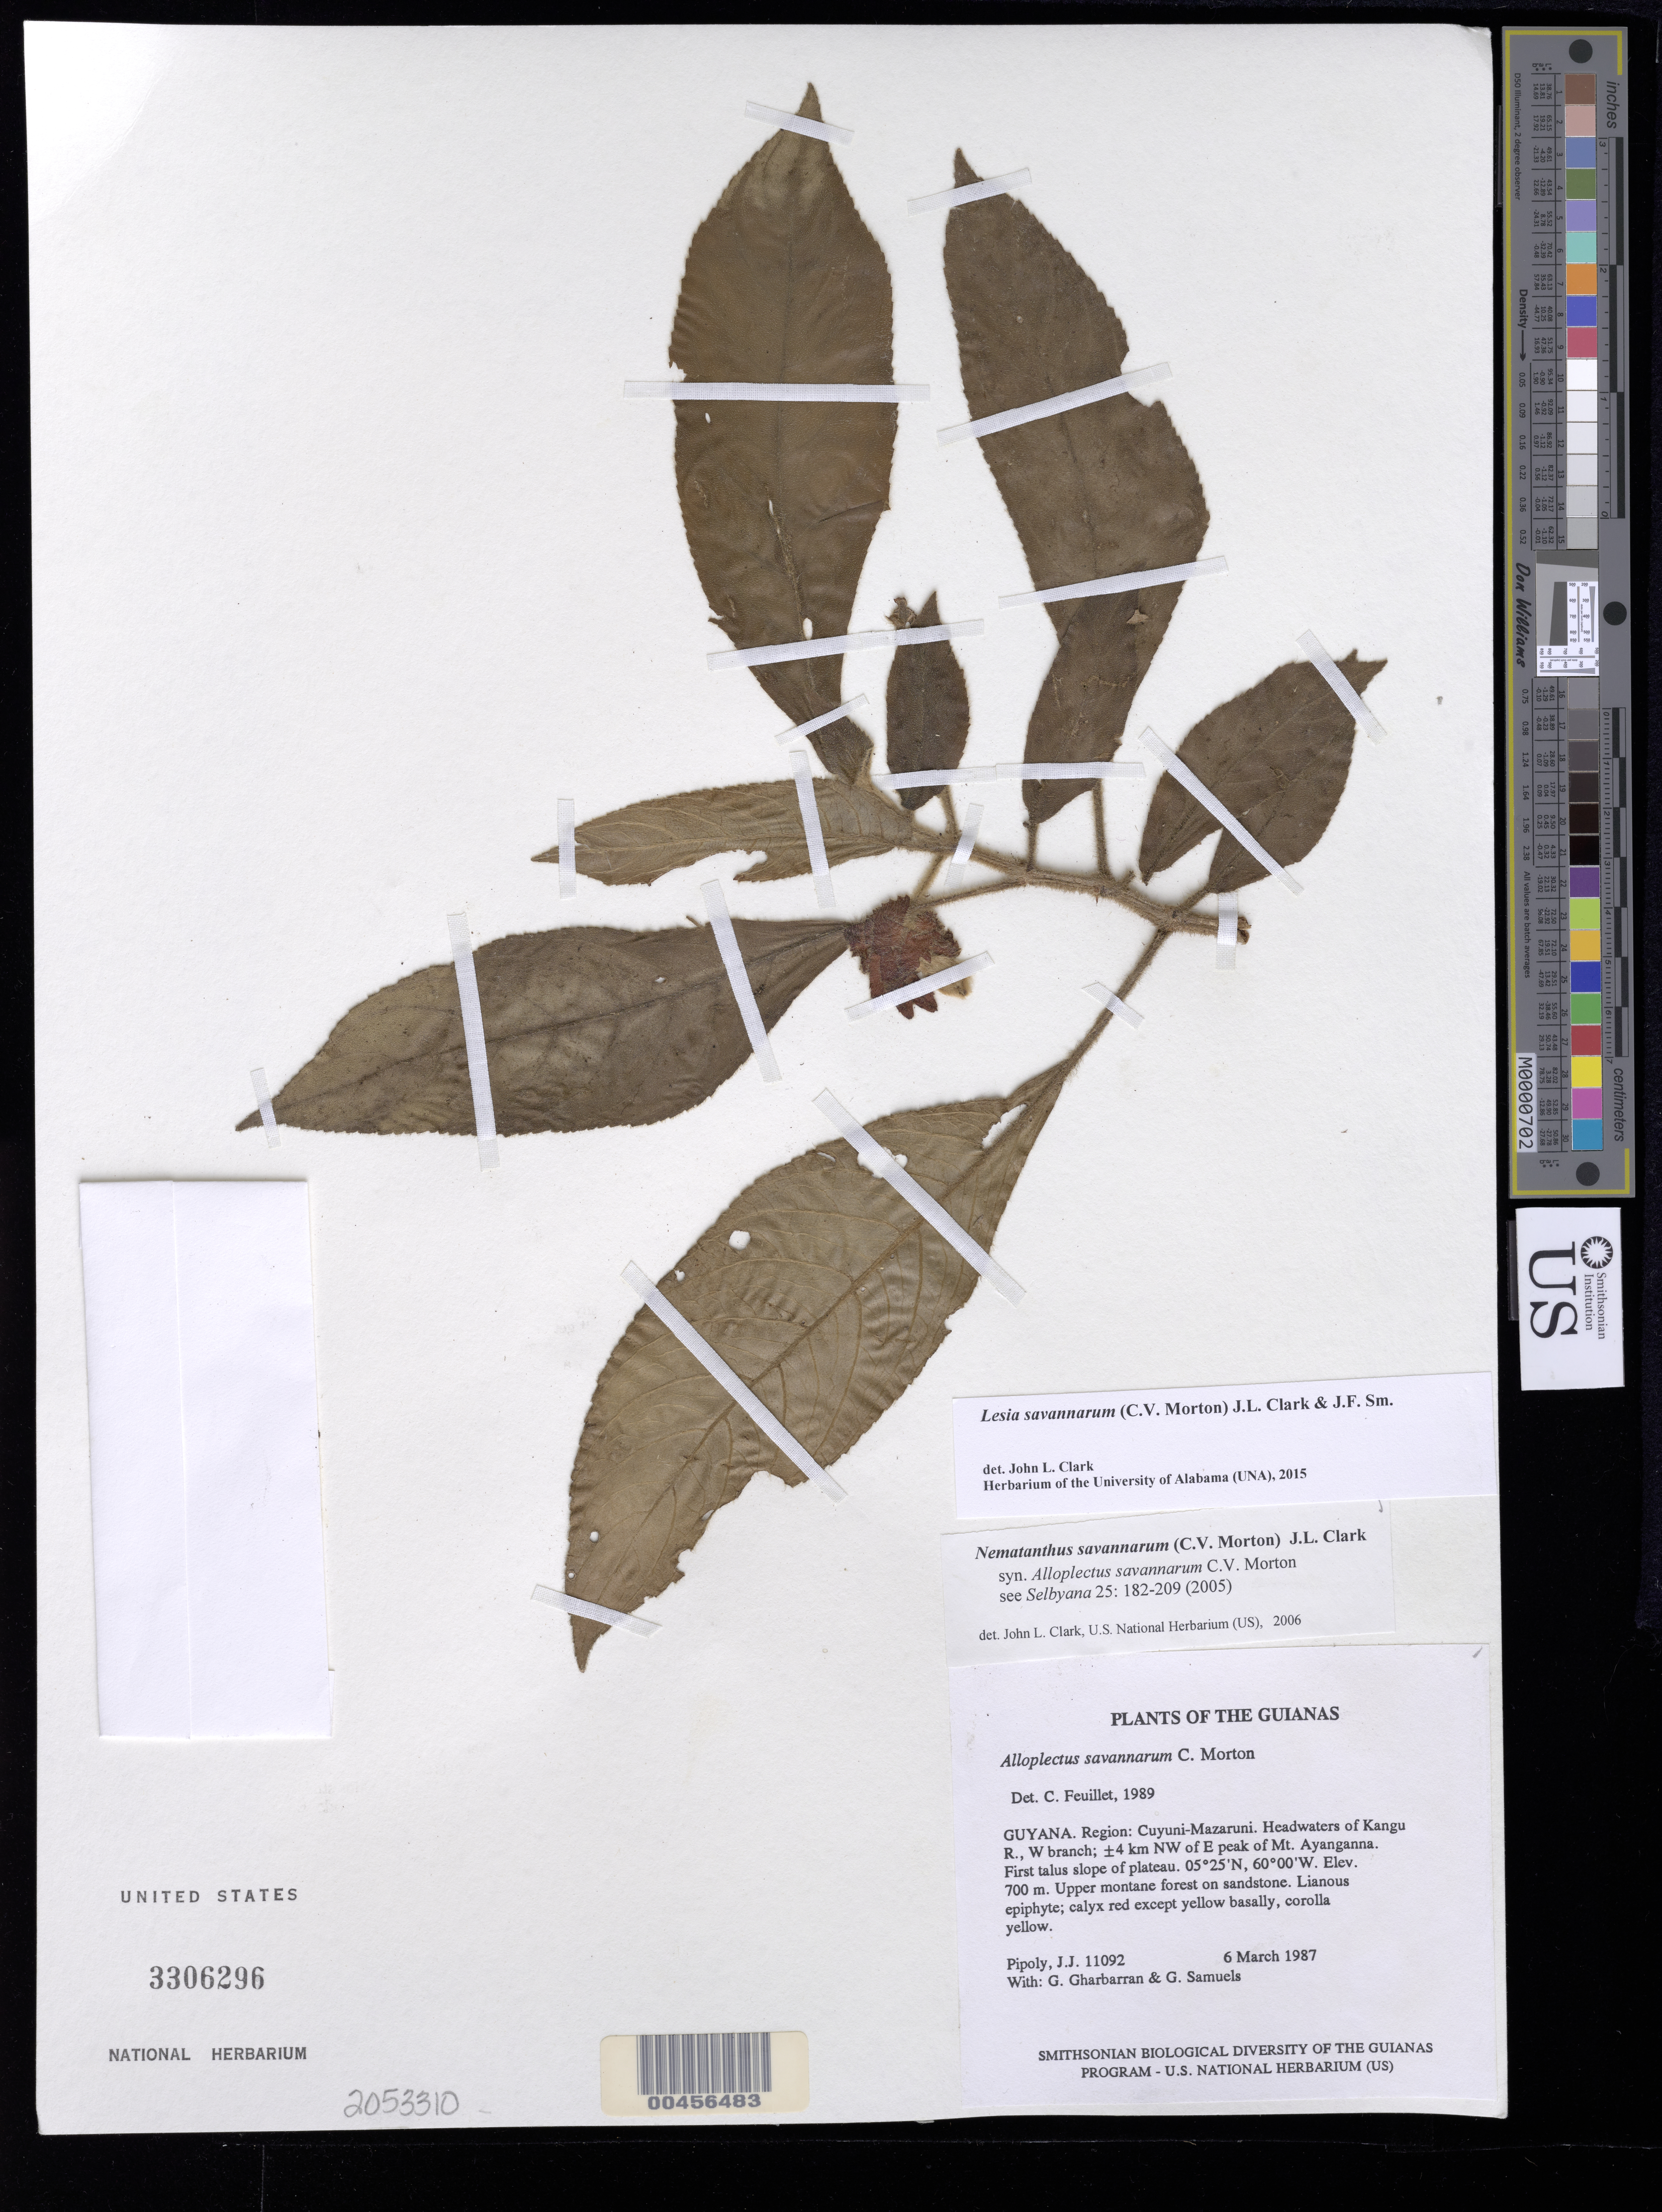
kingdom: Plantae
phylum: Tracheophyta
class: Magnoliopsida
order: Lamiales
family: Gesneriaceae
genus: Nematanthus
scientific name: Nematanthus savannarum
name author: (C.V. Morton in Maguire) J.L. Clark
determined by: Clark, J. L., (SEL), The Marie Selby Botanical Garden (UNITED STATES)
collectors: J. J. Pipoly, G. Gharbarran & G. Samuels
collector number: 11092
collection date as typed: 06 Mar 1987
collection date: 1987-03-06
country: Guyana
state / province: Cuyuni-Mazaruni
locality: Headwaters of Kangu R., W branch; ±4 km NW of E peak of Mt. Ayanganna, first talus slope of plateau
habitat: Upper montane forest on sandstone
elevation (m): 700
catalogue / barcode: US 3306296